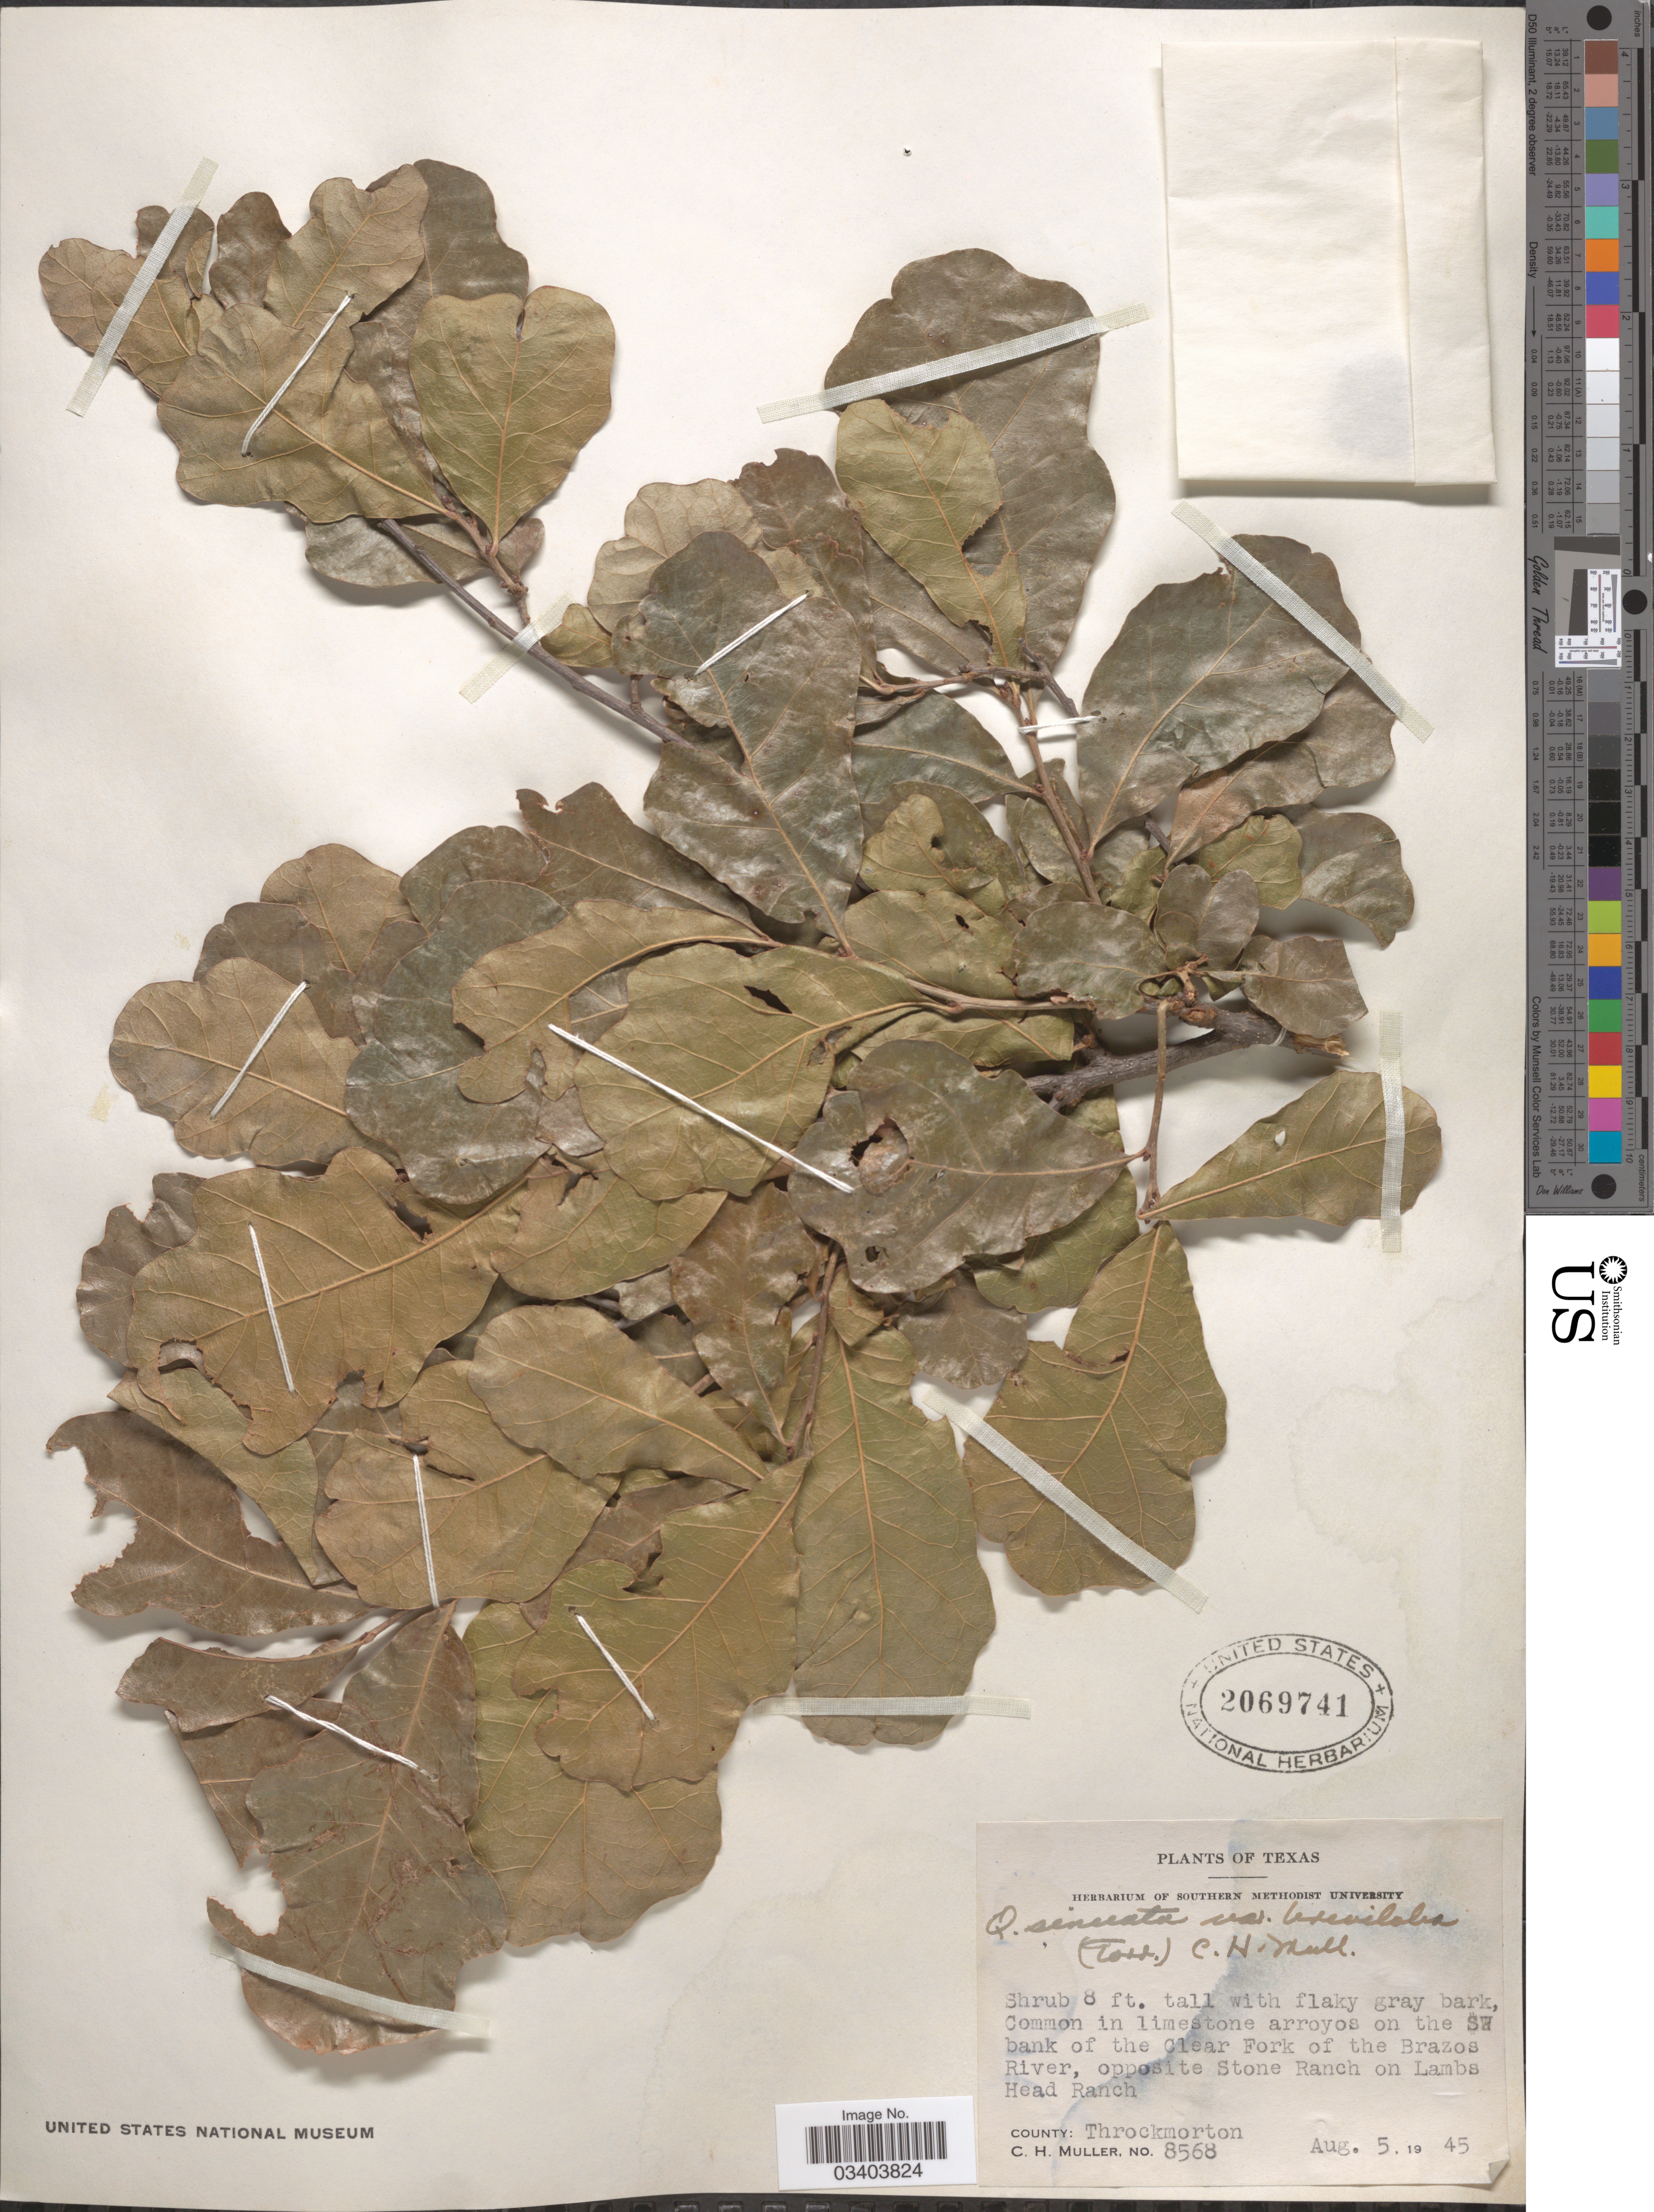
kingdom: Plantae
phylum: Tracheophyta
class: Magnoliopsida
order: Fagales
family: Fagaceae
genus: Quercus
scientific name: Quercus breviloba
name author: (Torr.) Sarg.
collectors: C. H. Mueller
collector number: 8568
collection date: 1945-08-05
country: United States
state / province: Texas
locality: On the SW bank of the Clear Fork of the Brazos River, opposite Stone Ranch on Lambs Head Ranch. County: Throckmorton.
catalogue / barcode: US 2069741